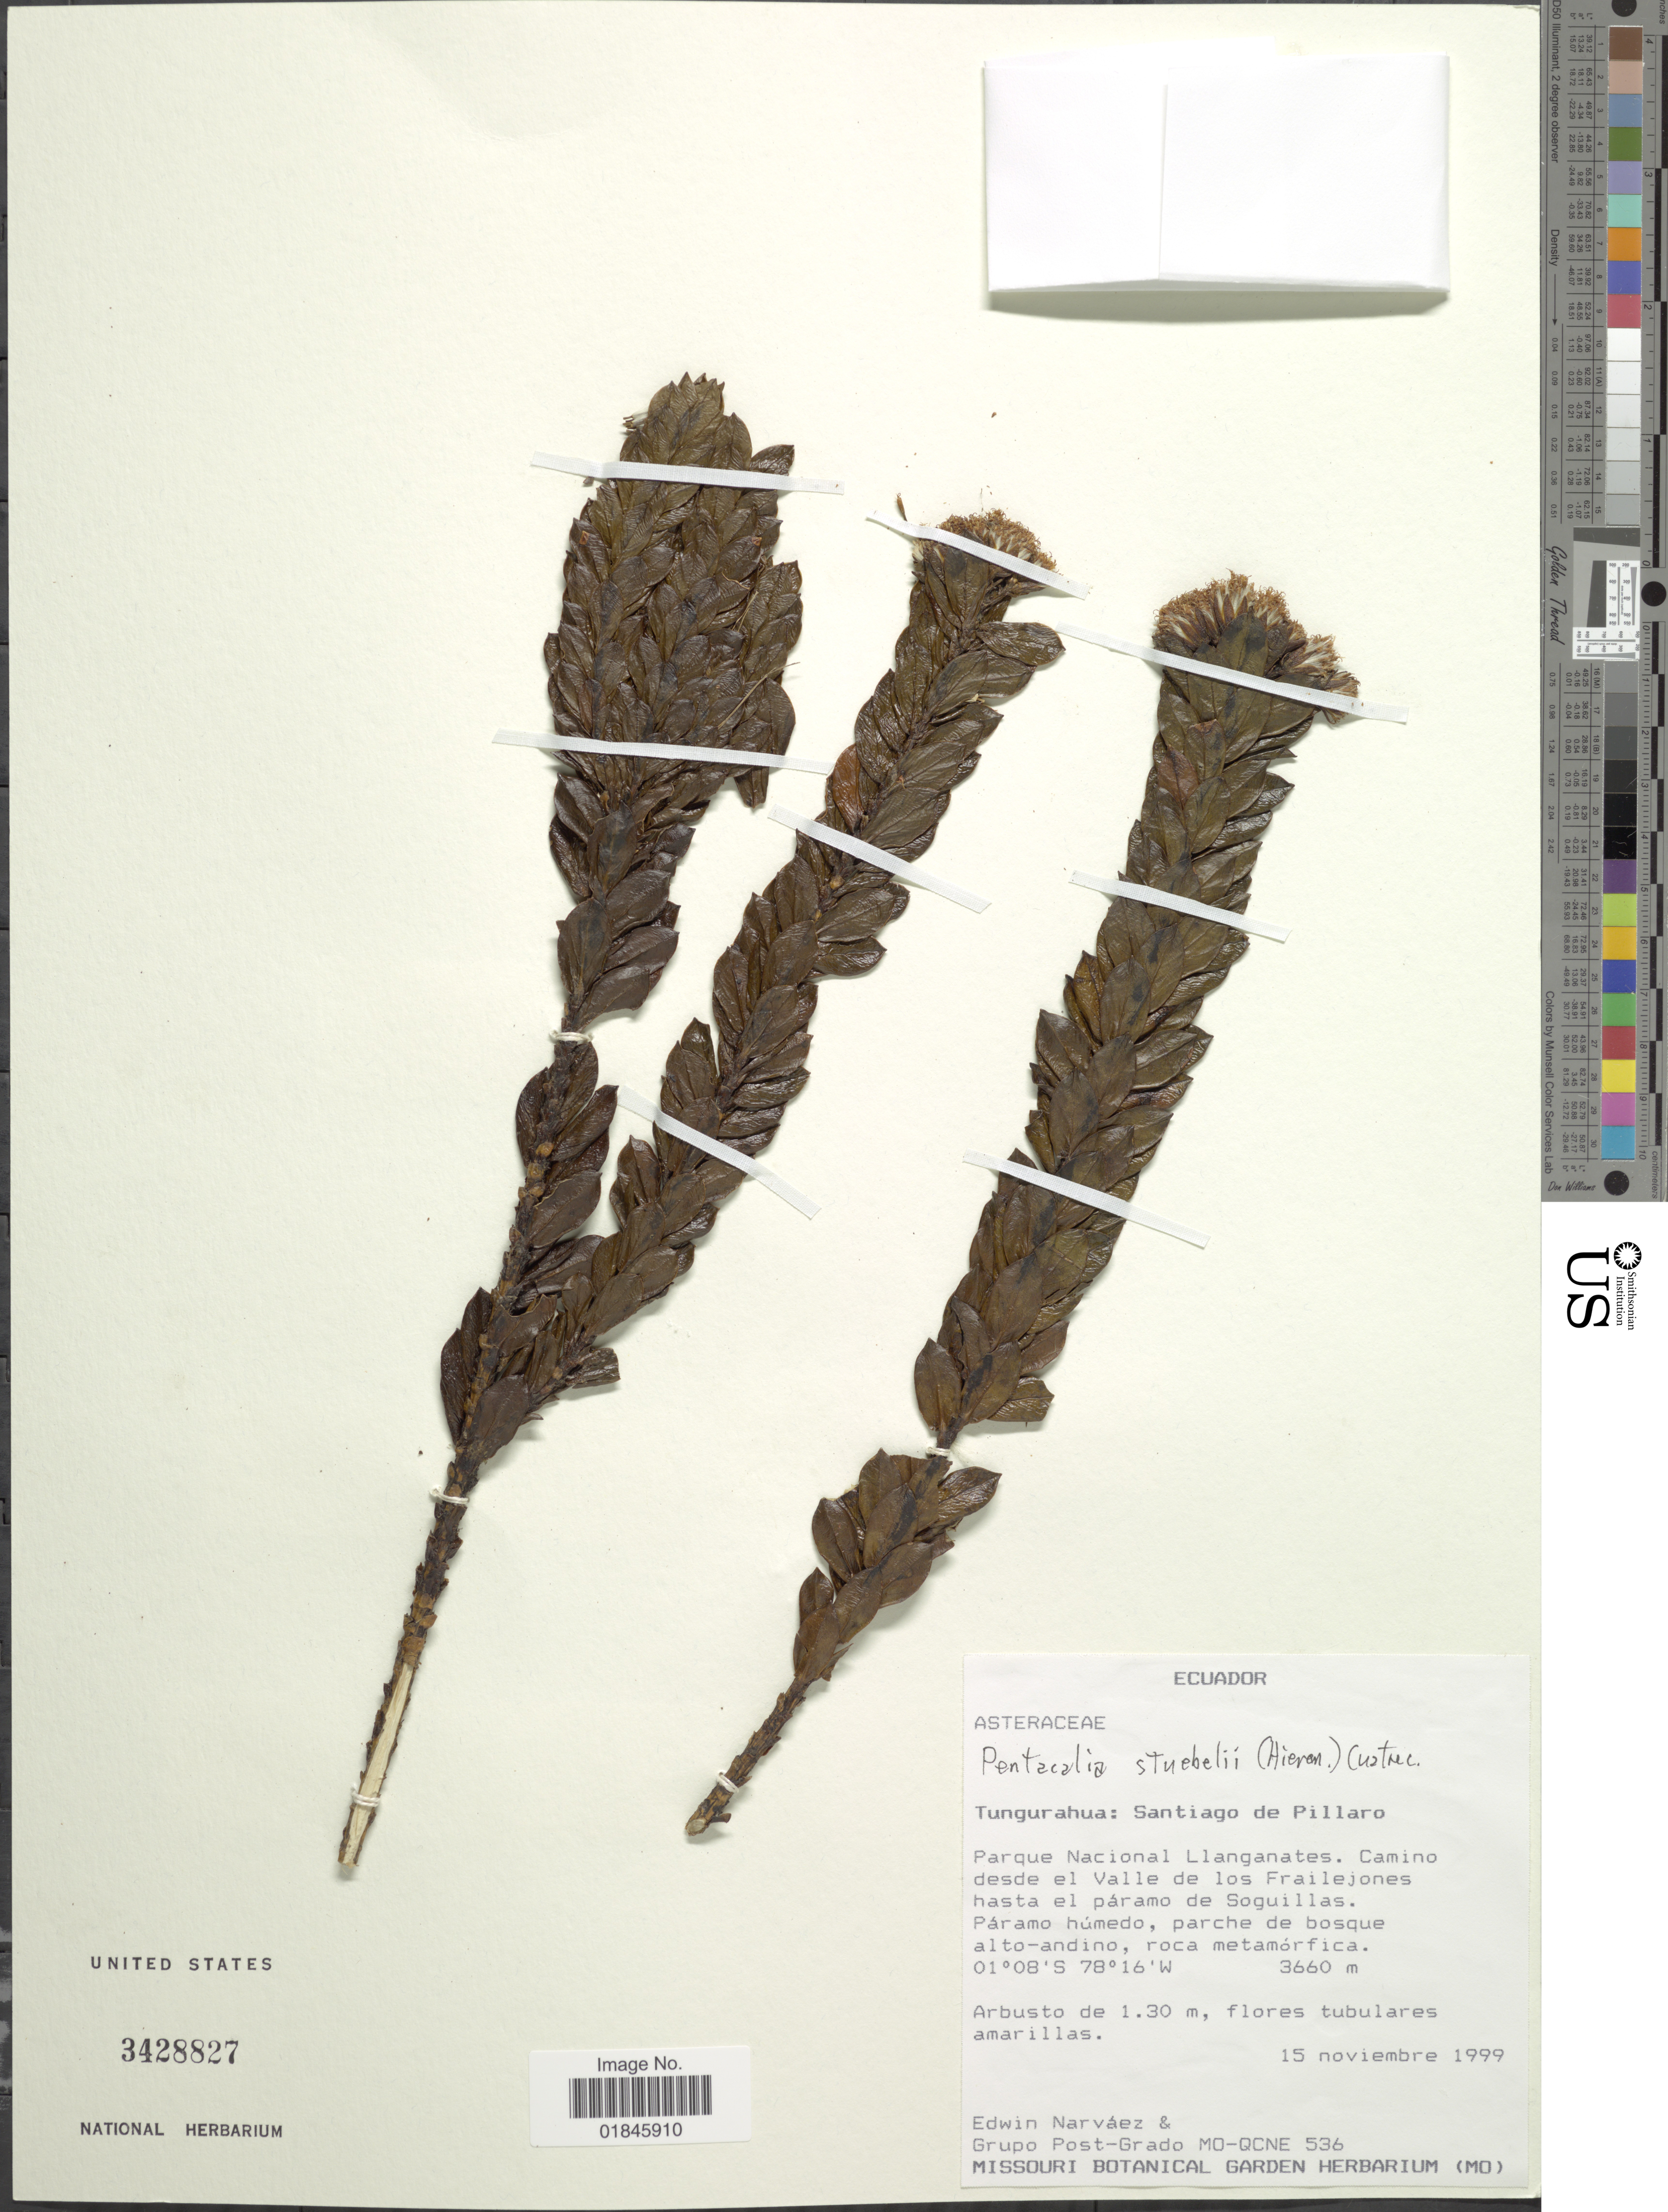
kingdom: Plantae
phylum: Tracheophyta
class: Magnoliopsida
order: Asterales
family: Asteraceae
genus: Pentacalia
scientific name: Pentacalia steubelii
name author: (Hieron.) Cuatrec.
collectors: E. Narváez & Grupo Post-Grado MO-QCNE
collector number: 536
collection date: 1999-11-15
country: Ecuador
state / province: Tungurahua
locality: Tungurahua: Santiago de Pillaro. Parque Nacional Llanganates. Camino desde el Valle de los Frailejones hasta el páramo de Soguillas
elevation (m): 3660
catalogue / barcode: US 3428827